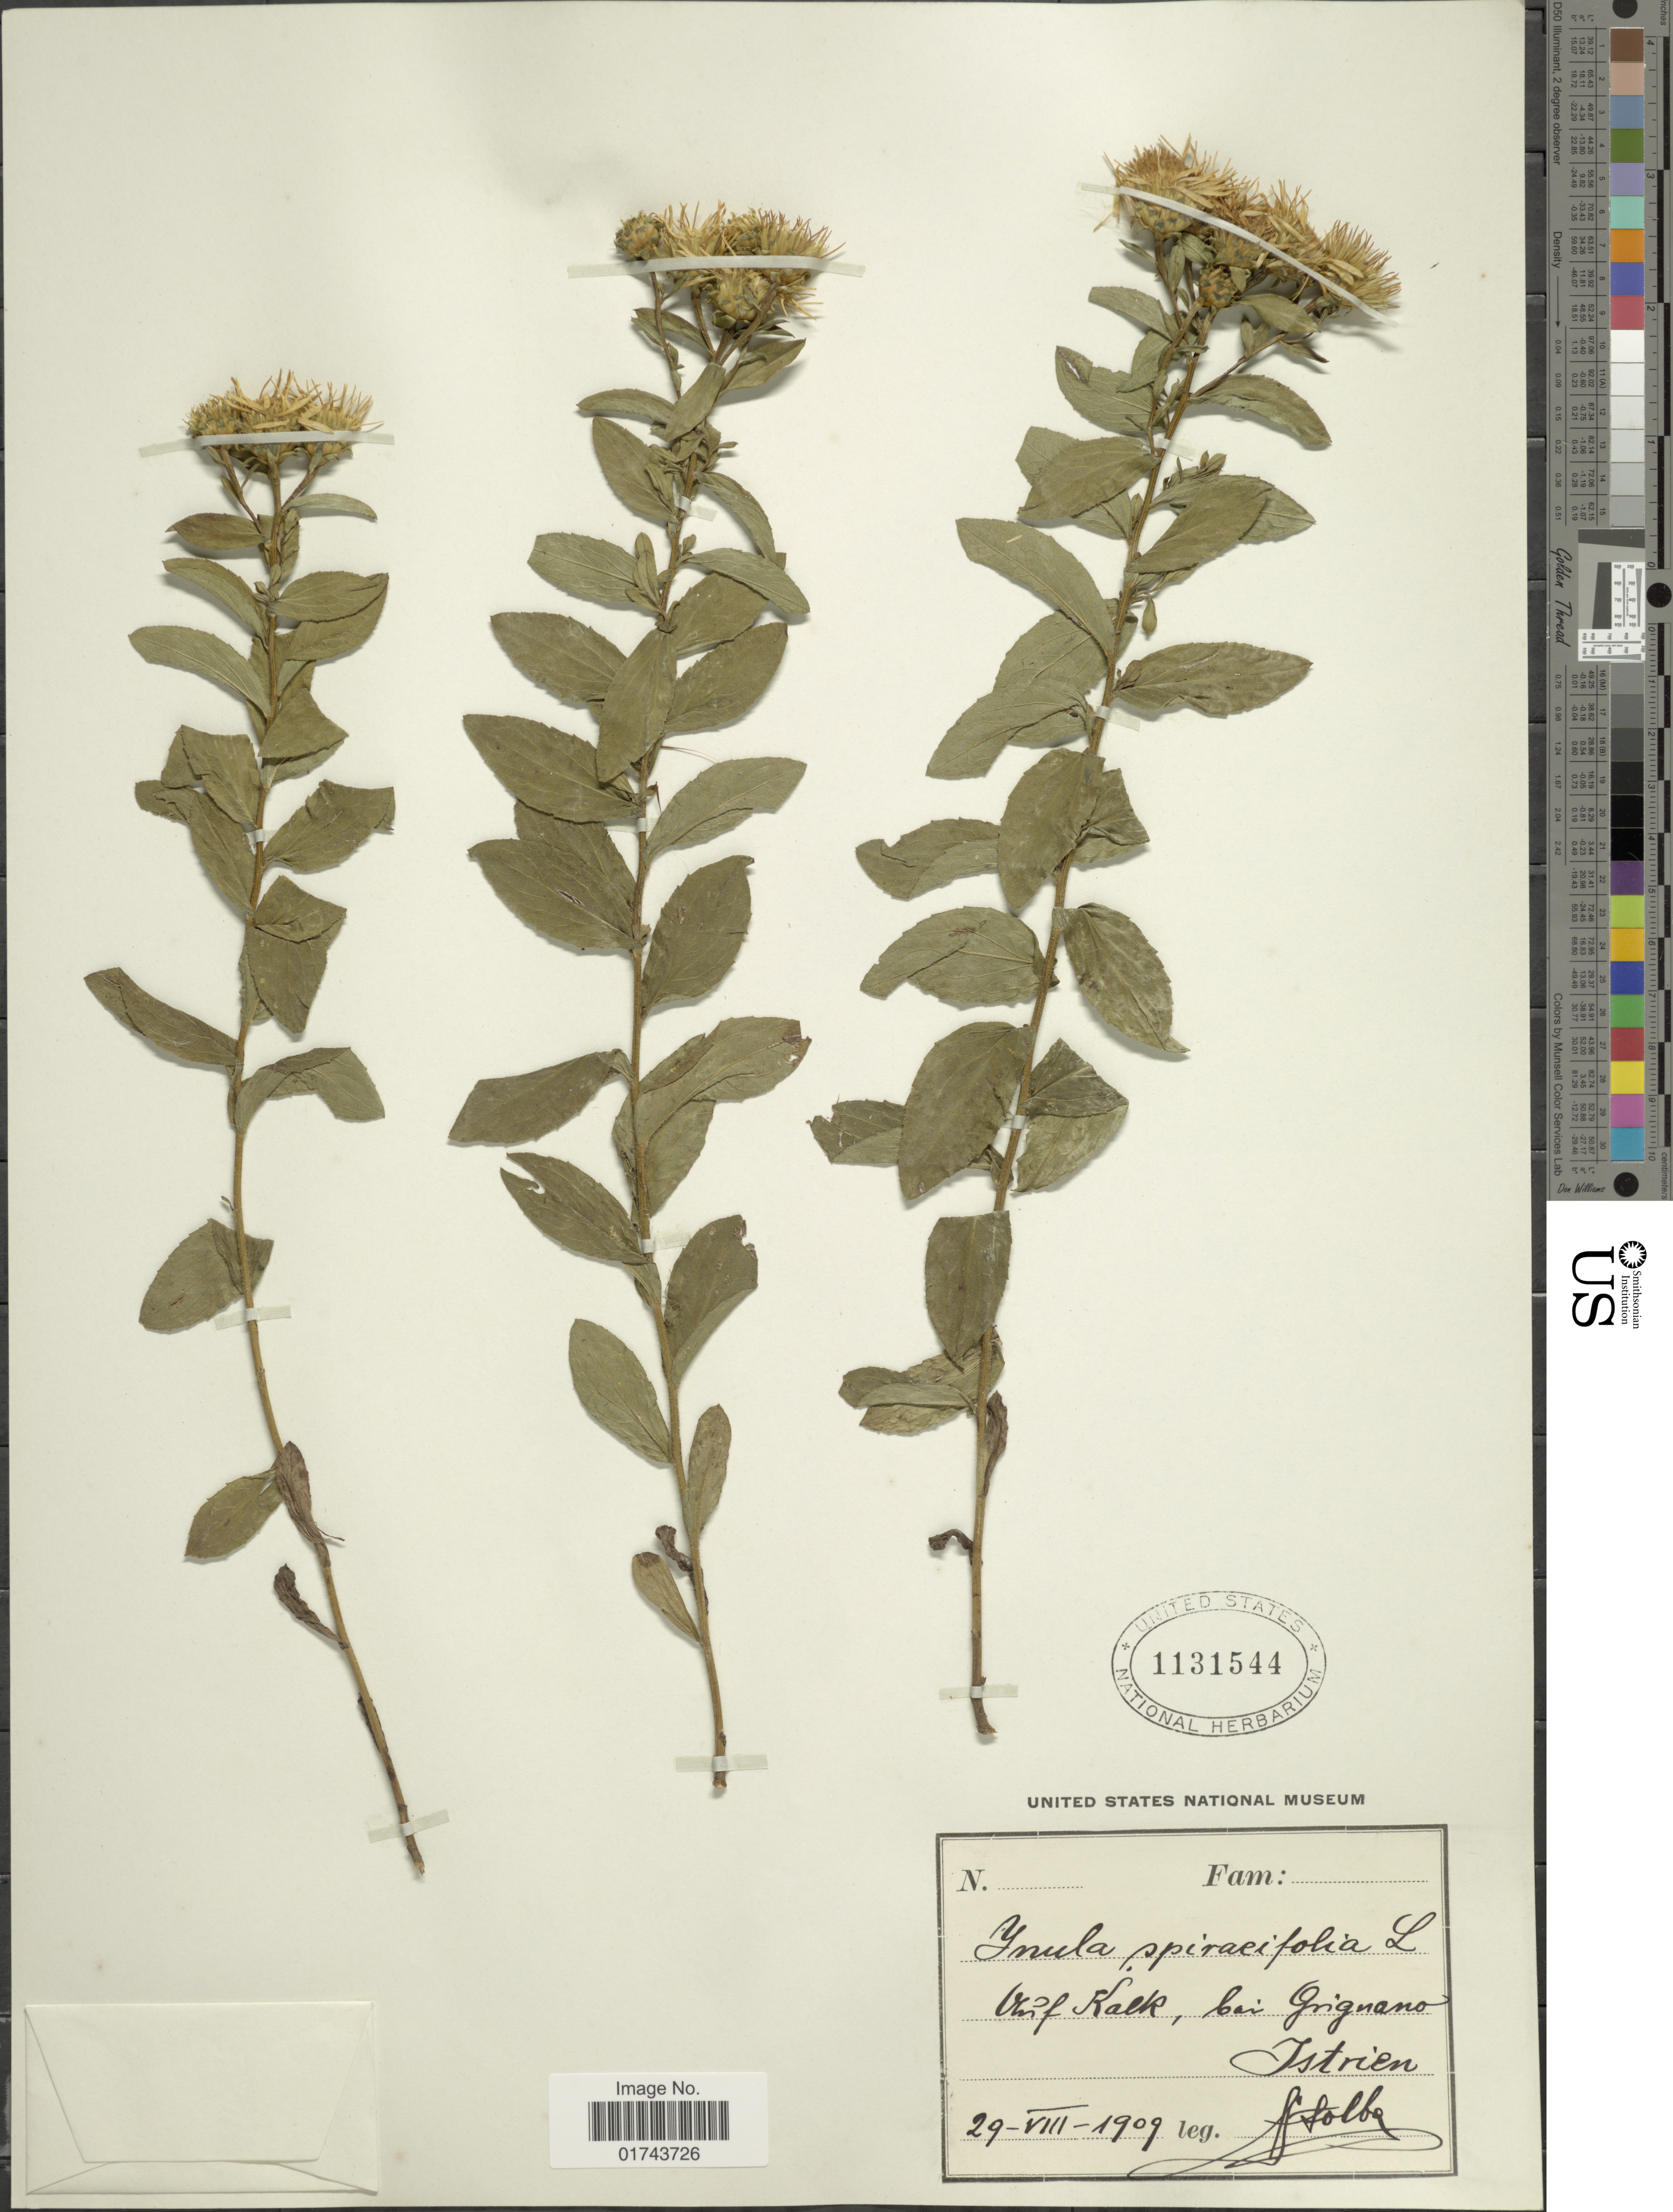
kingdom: Plantae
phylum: Tracheophyta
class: Magnoliopsida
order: Asterales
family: Asteraceae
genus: Inula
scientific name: Inula spiraeifolia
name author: L.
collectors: F. Solba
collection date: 1909-08-29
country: Italy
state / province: Friuli-Venezia Giulia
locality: [illegible] Kalk, bei Grignano, Istrien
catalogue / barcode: US 1131544